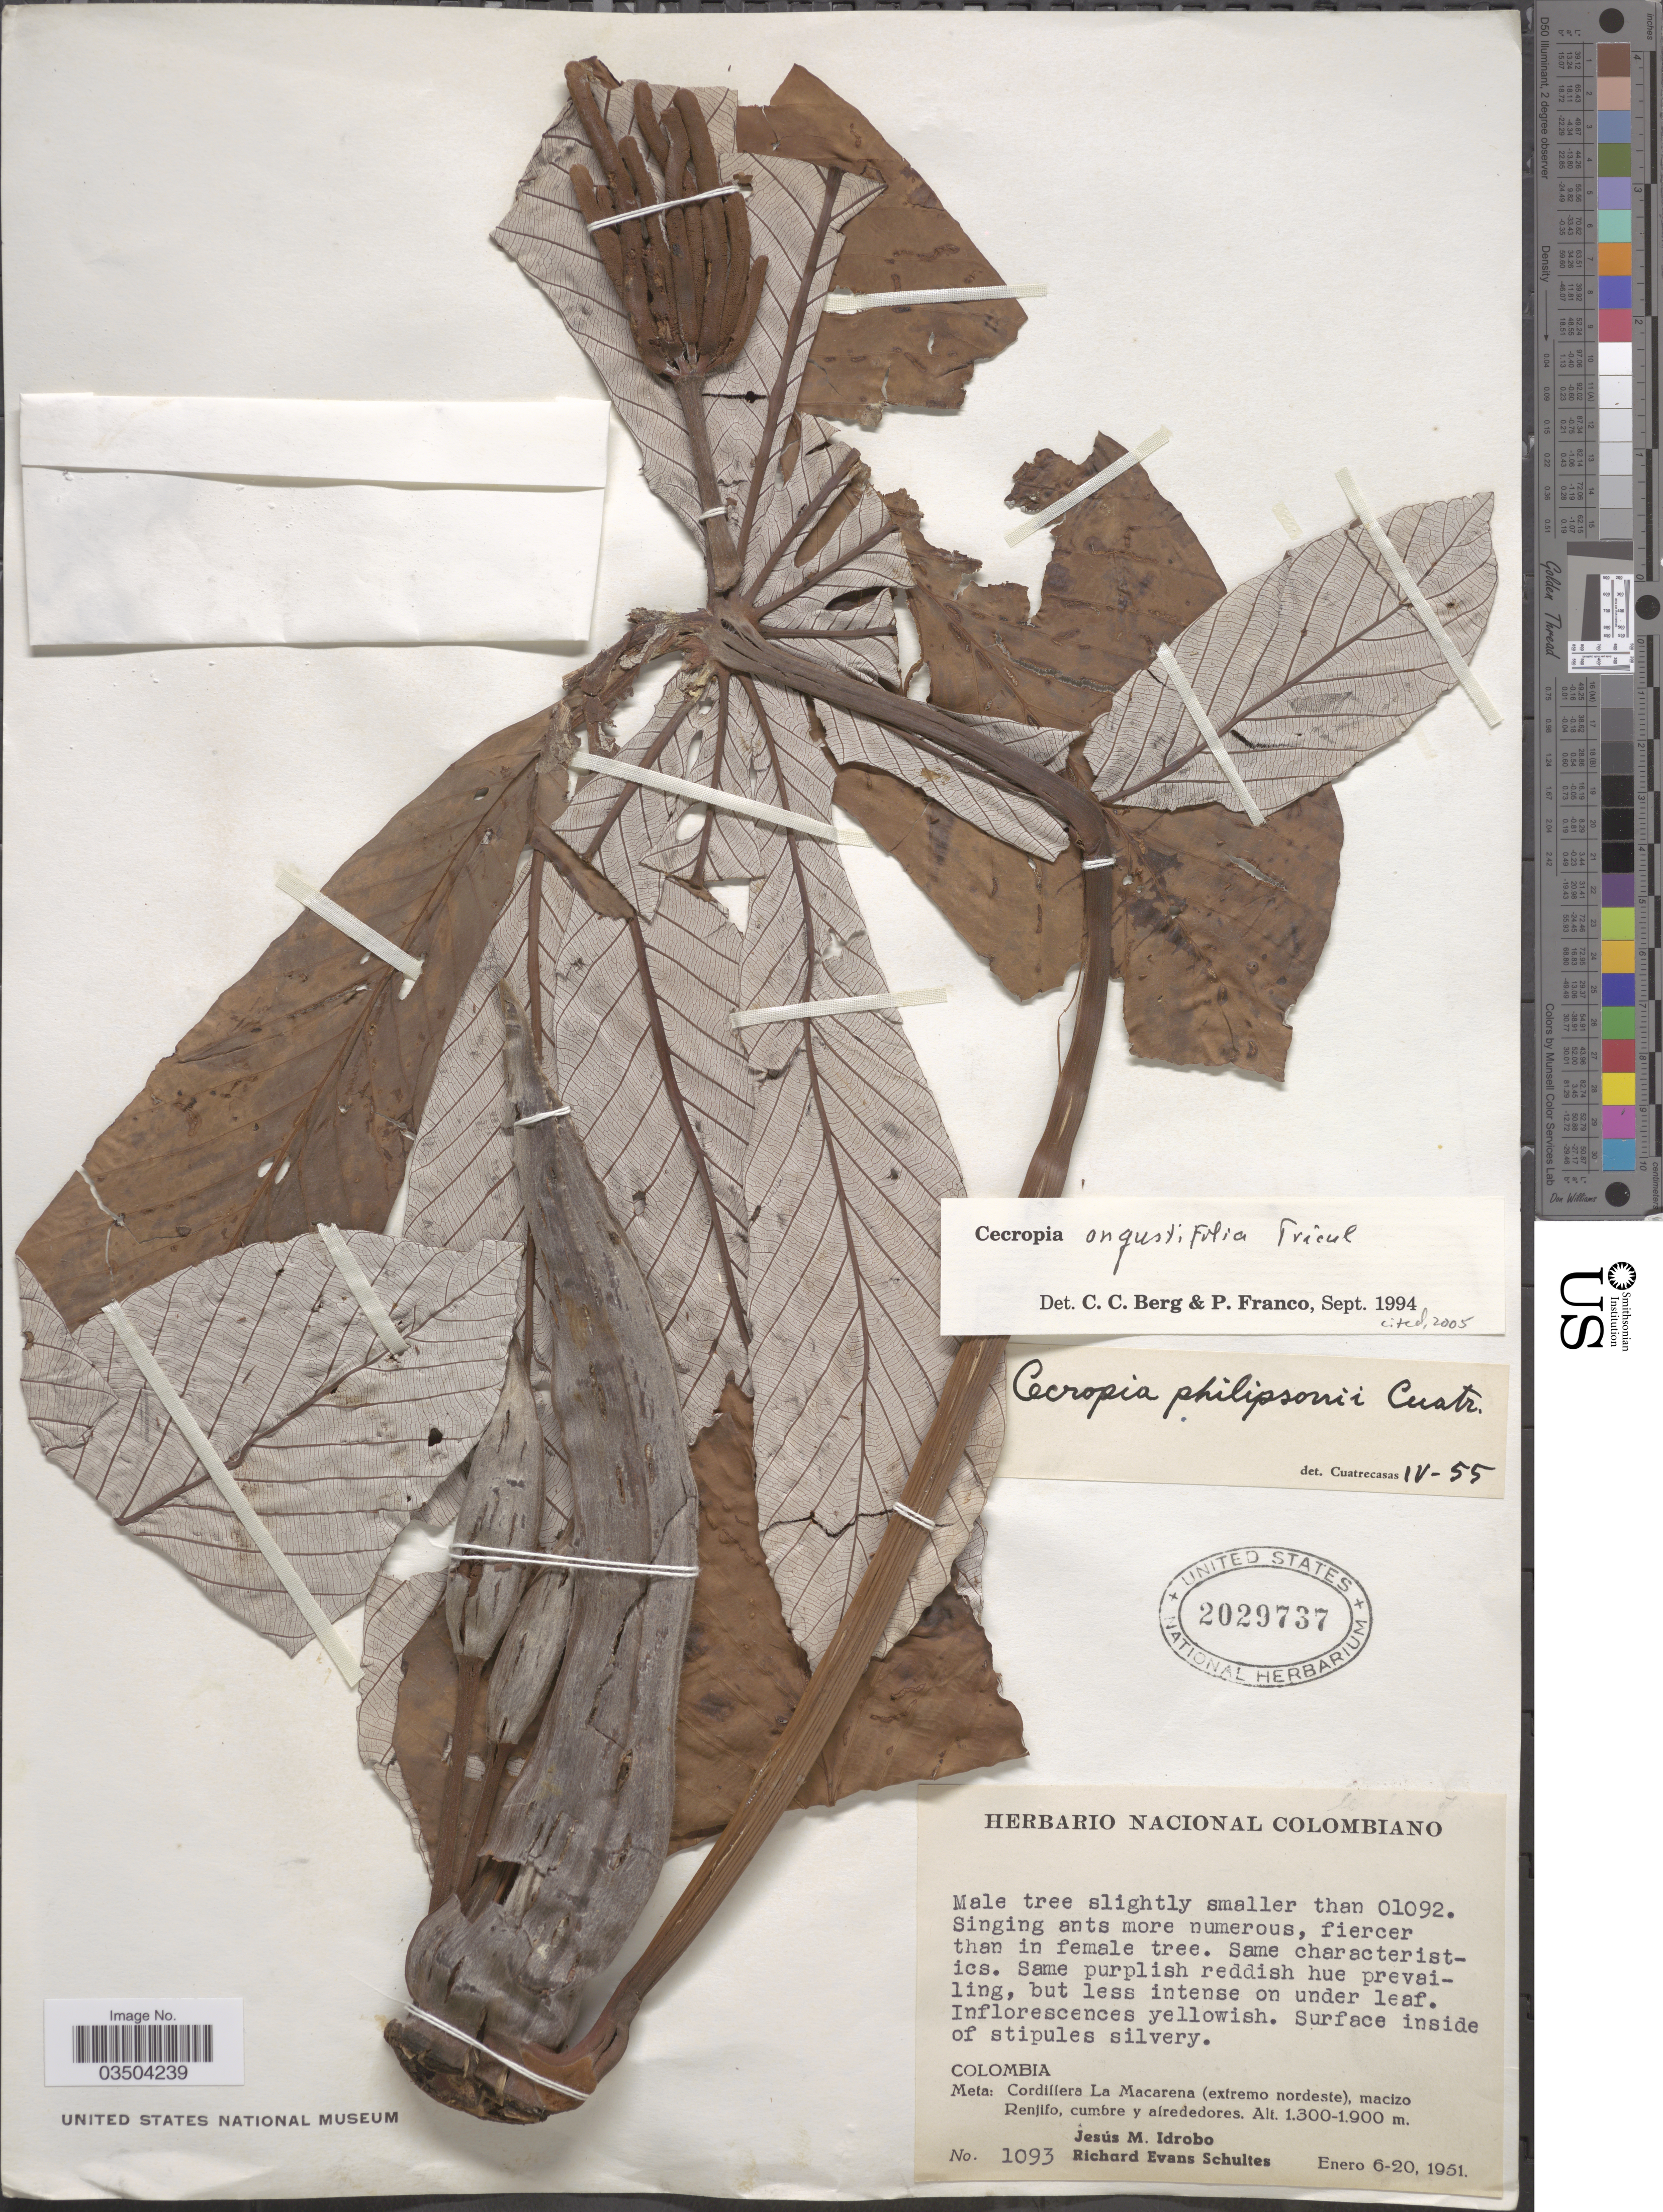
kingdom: Plantae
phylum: Tracheophyta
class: Magnoliopsida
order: Rosales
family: Urticaceae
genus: Cecropia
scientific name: Cecropia angustifolia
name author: Trécul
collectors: J. M. Idrobo & R. E. Schultes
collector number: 1093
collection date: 1951-01-06/1951-01-20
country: Colombia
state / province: Meta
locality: Cordillera La Macarena (extremo nordeste), macizo Renjifo, cumbre y alrededores.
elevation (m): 1300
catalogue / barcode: US 2029737